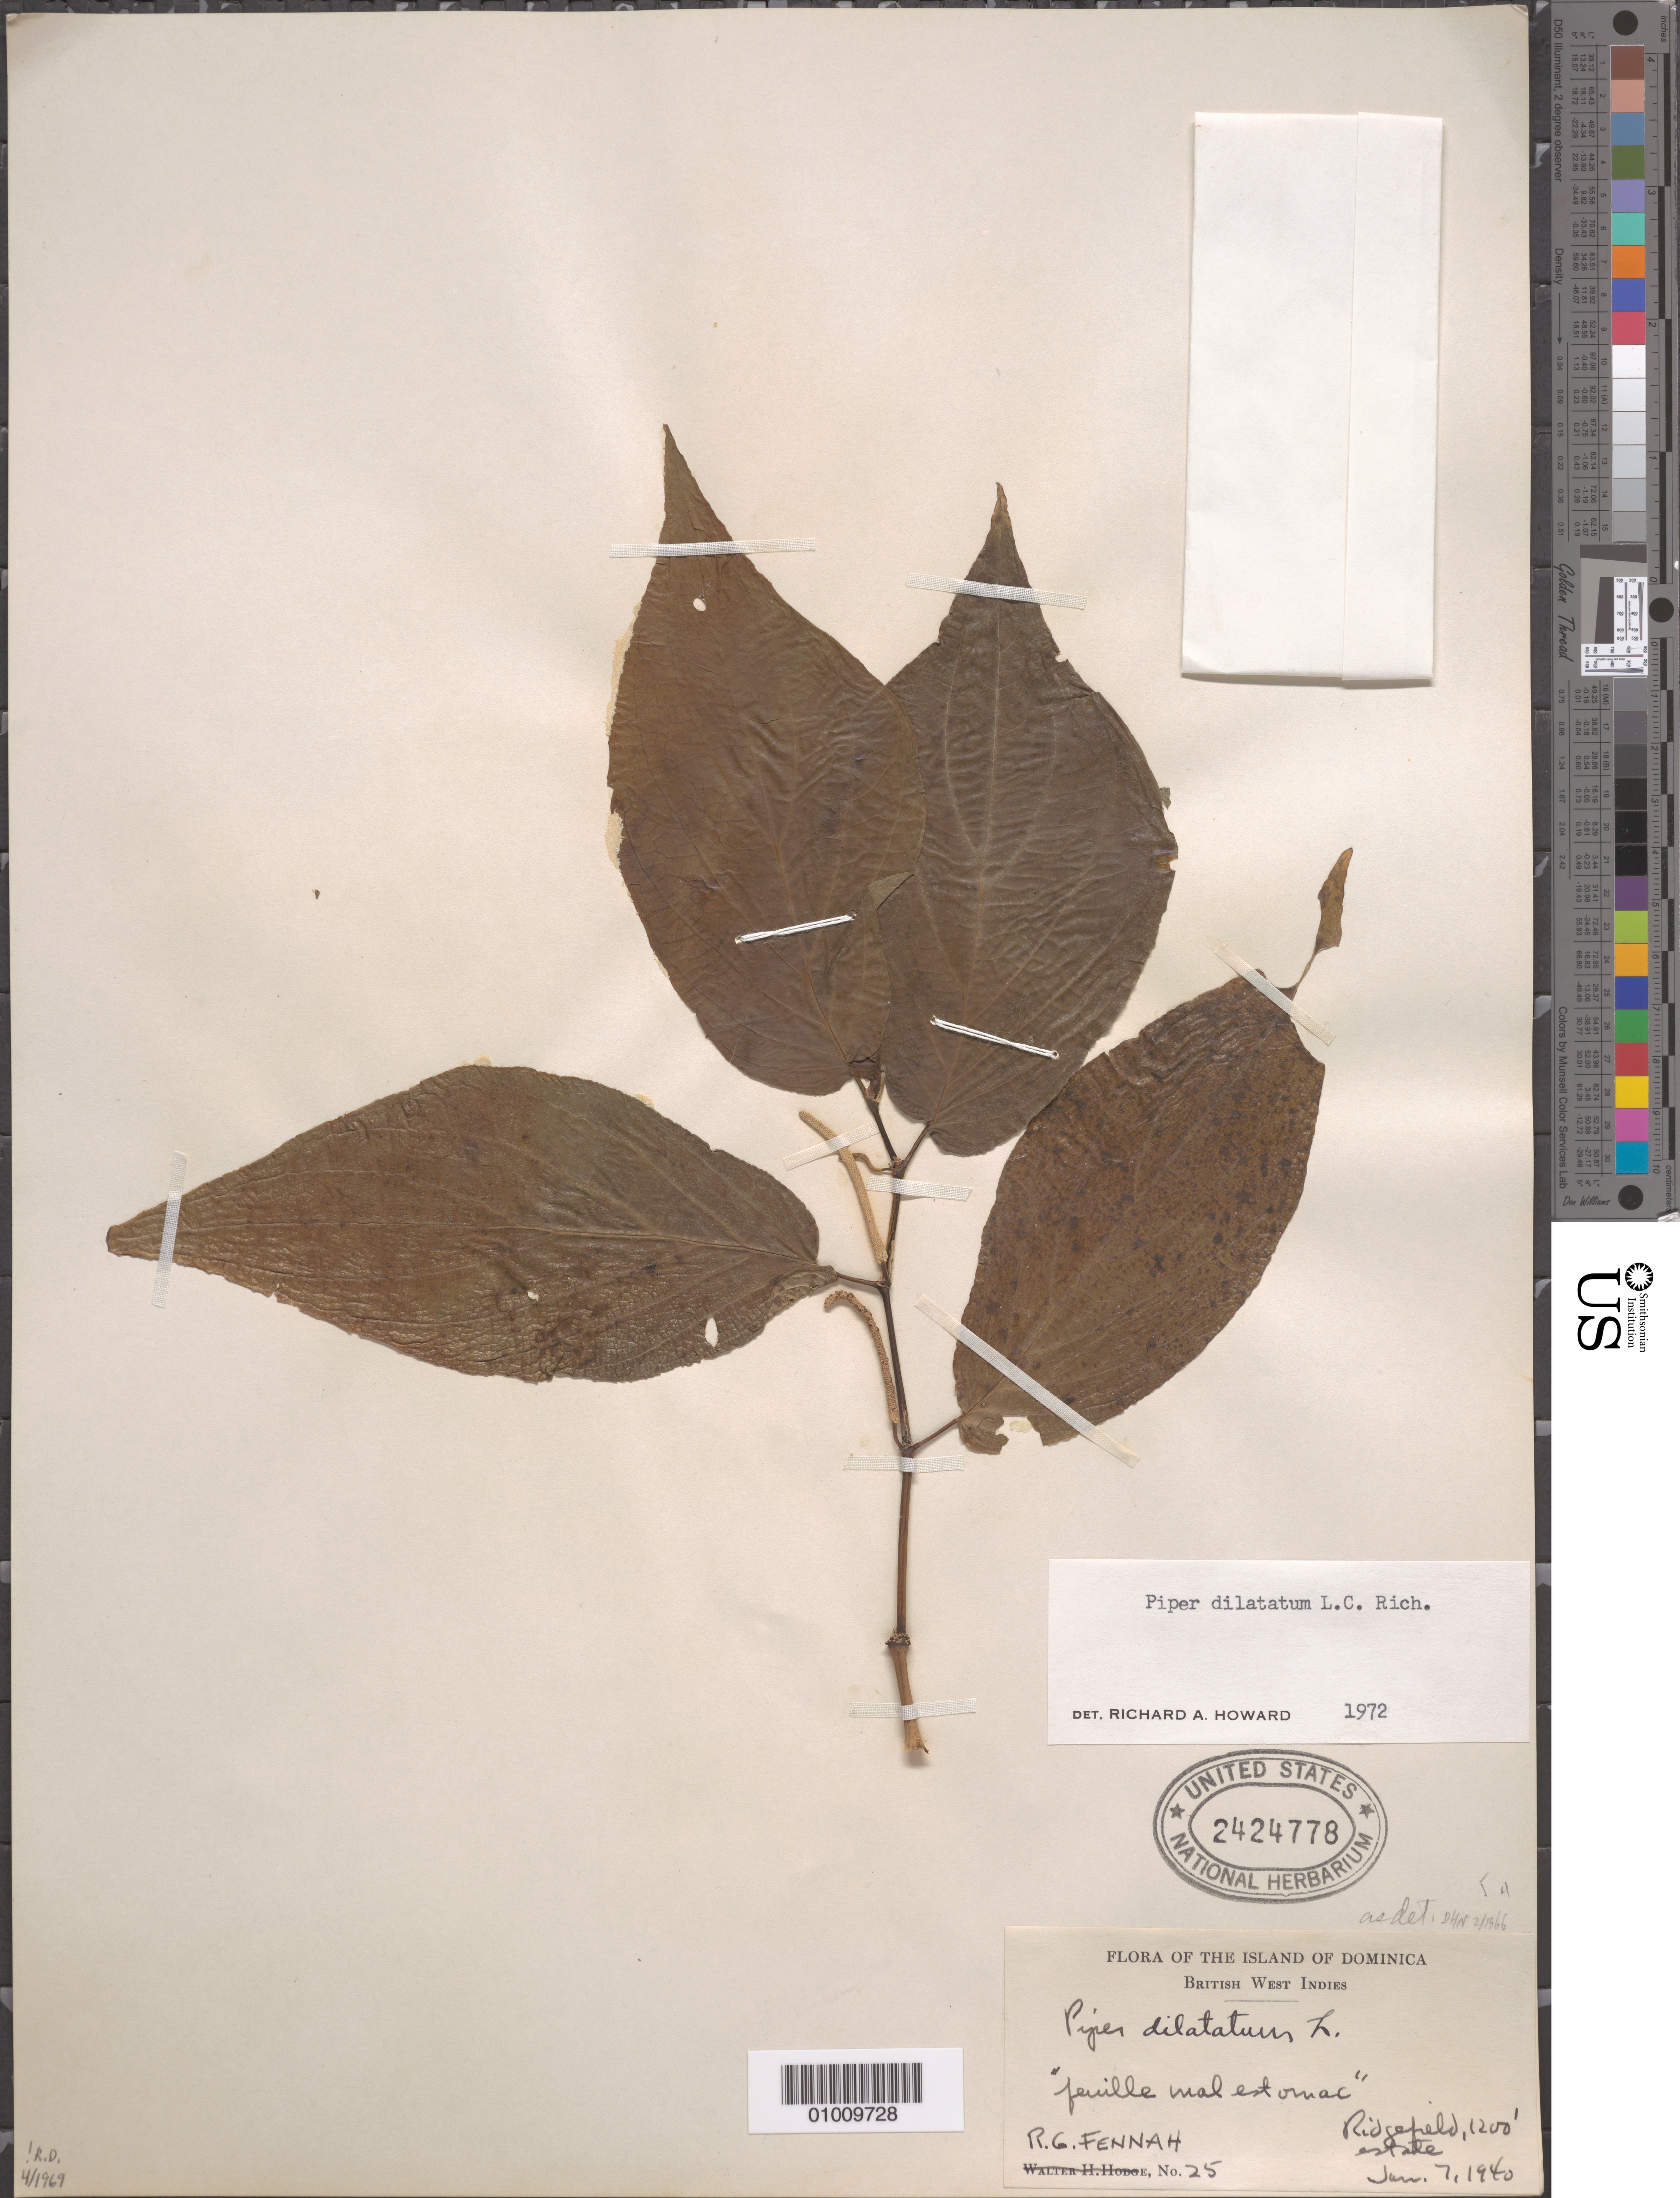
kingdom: Plantae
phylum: Tracheophyta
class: Magnoliopsida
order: Piperales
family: Piperaceae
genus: Piper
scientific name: Piper dilatatum var. dilatatum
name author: Rich.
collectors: R. Fennah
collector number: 25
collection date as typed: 07 Jun 1940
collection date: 1940-06-07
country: Dominica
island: Dominica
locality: Ridgefield Estate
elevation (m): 366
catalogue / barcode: US 2424778